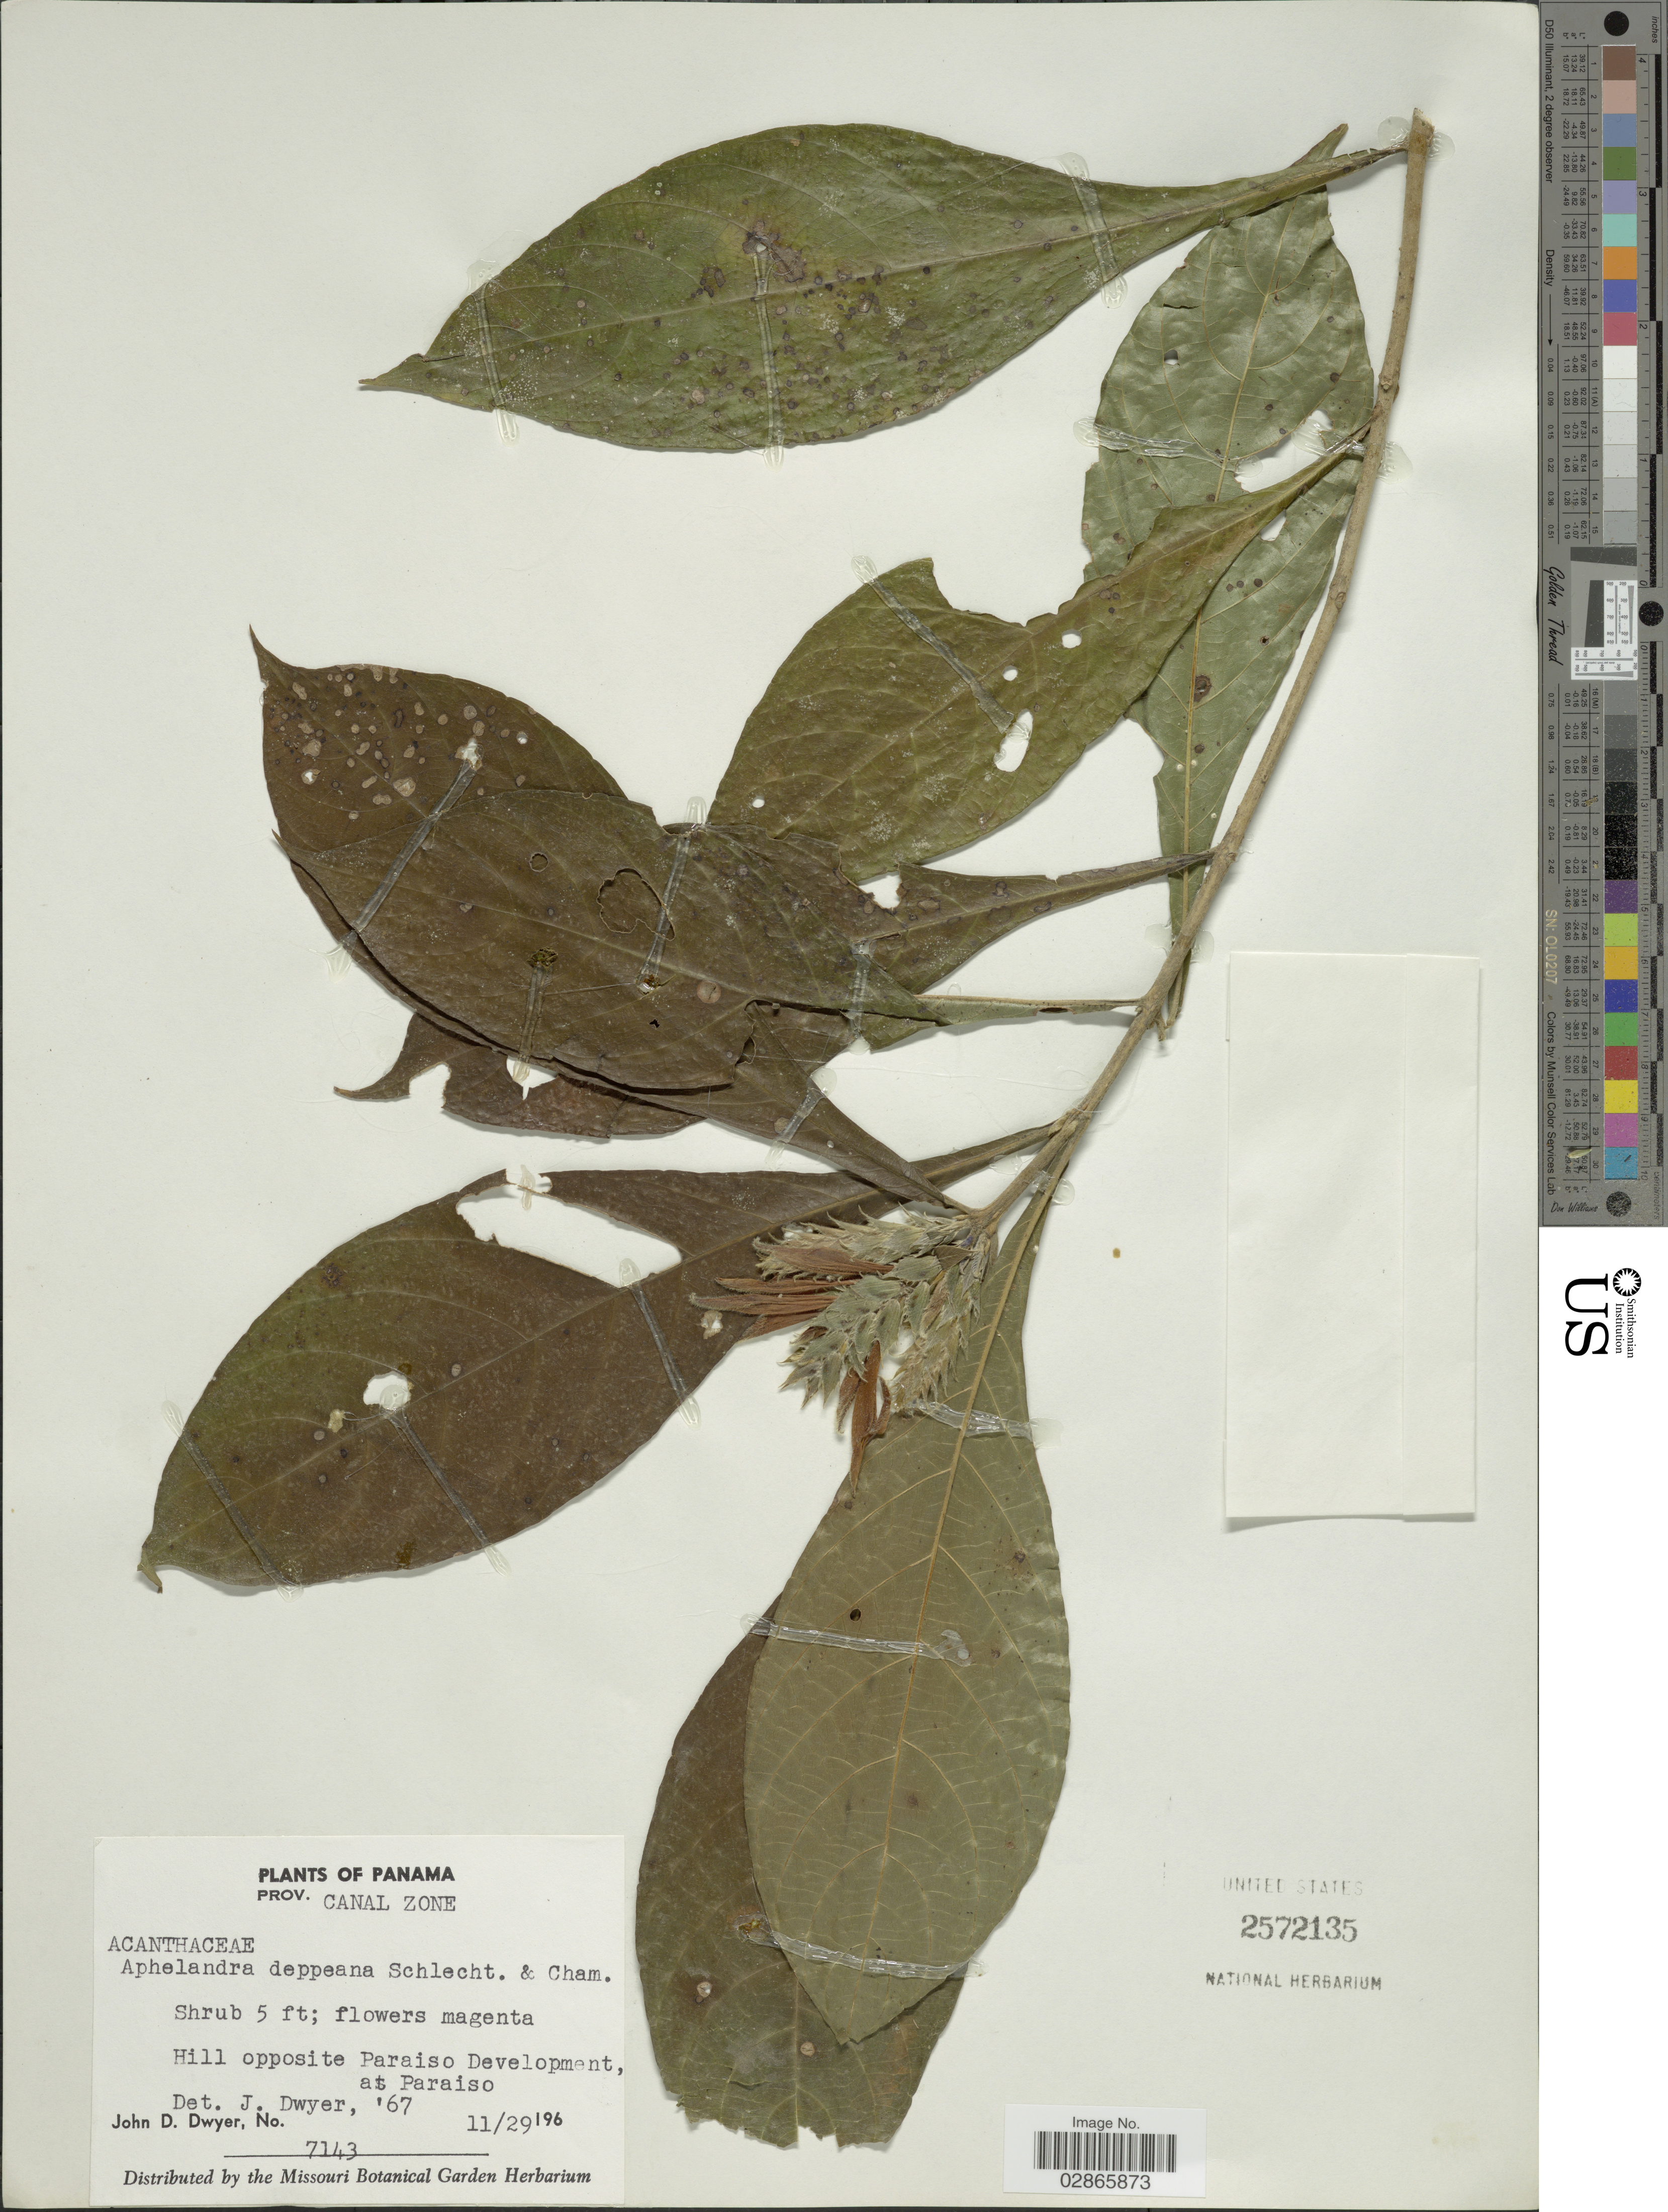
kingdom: Plantae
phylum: Tracheophyta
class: Magnoliopsida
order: Lamiales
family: Acanthaceae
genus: Aphelandra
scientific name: Aphelandra deppeana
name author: Schltdl. & Cham.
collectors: J. D. Dwyer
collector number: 7143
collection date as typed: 11/29 196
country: Panama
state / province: Colón / Panamá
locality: Prov. Canal Zone. Hill opposite Paraiso Development, at Paraiso.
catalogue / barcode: US 2572135